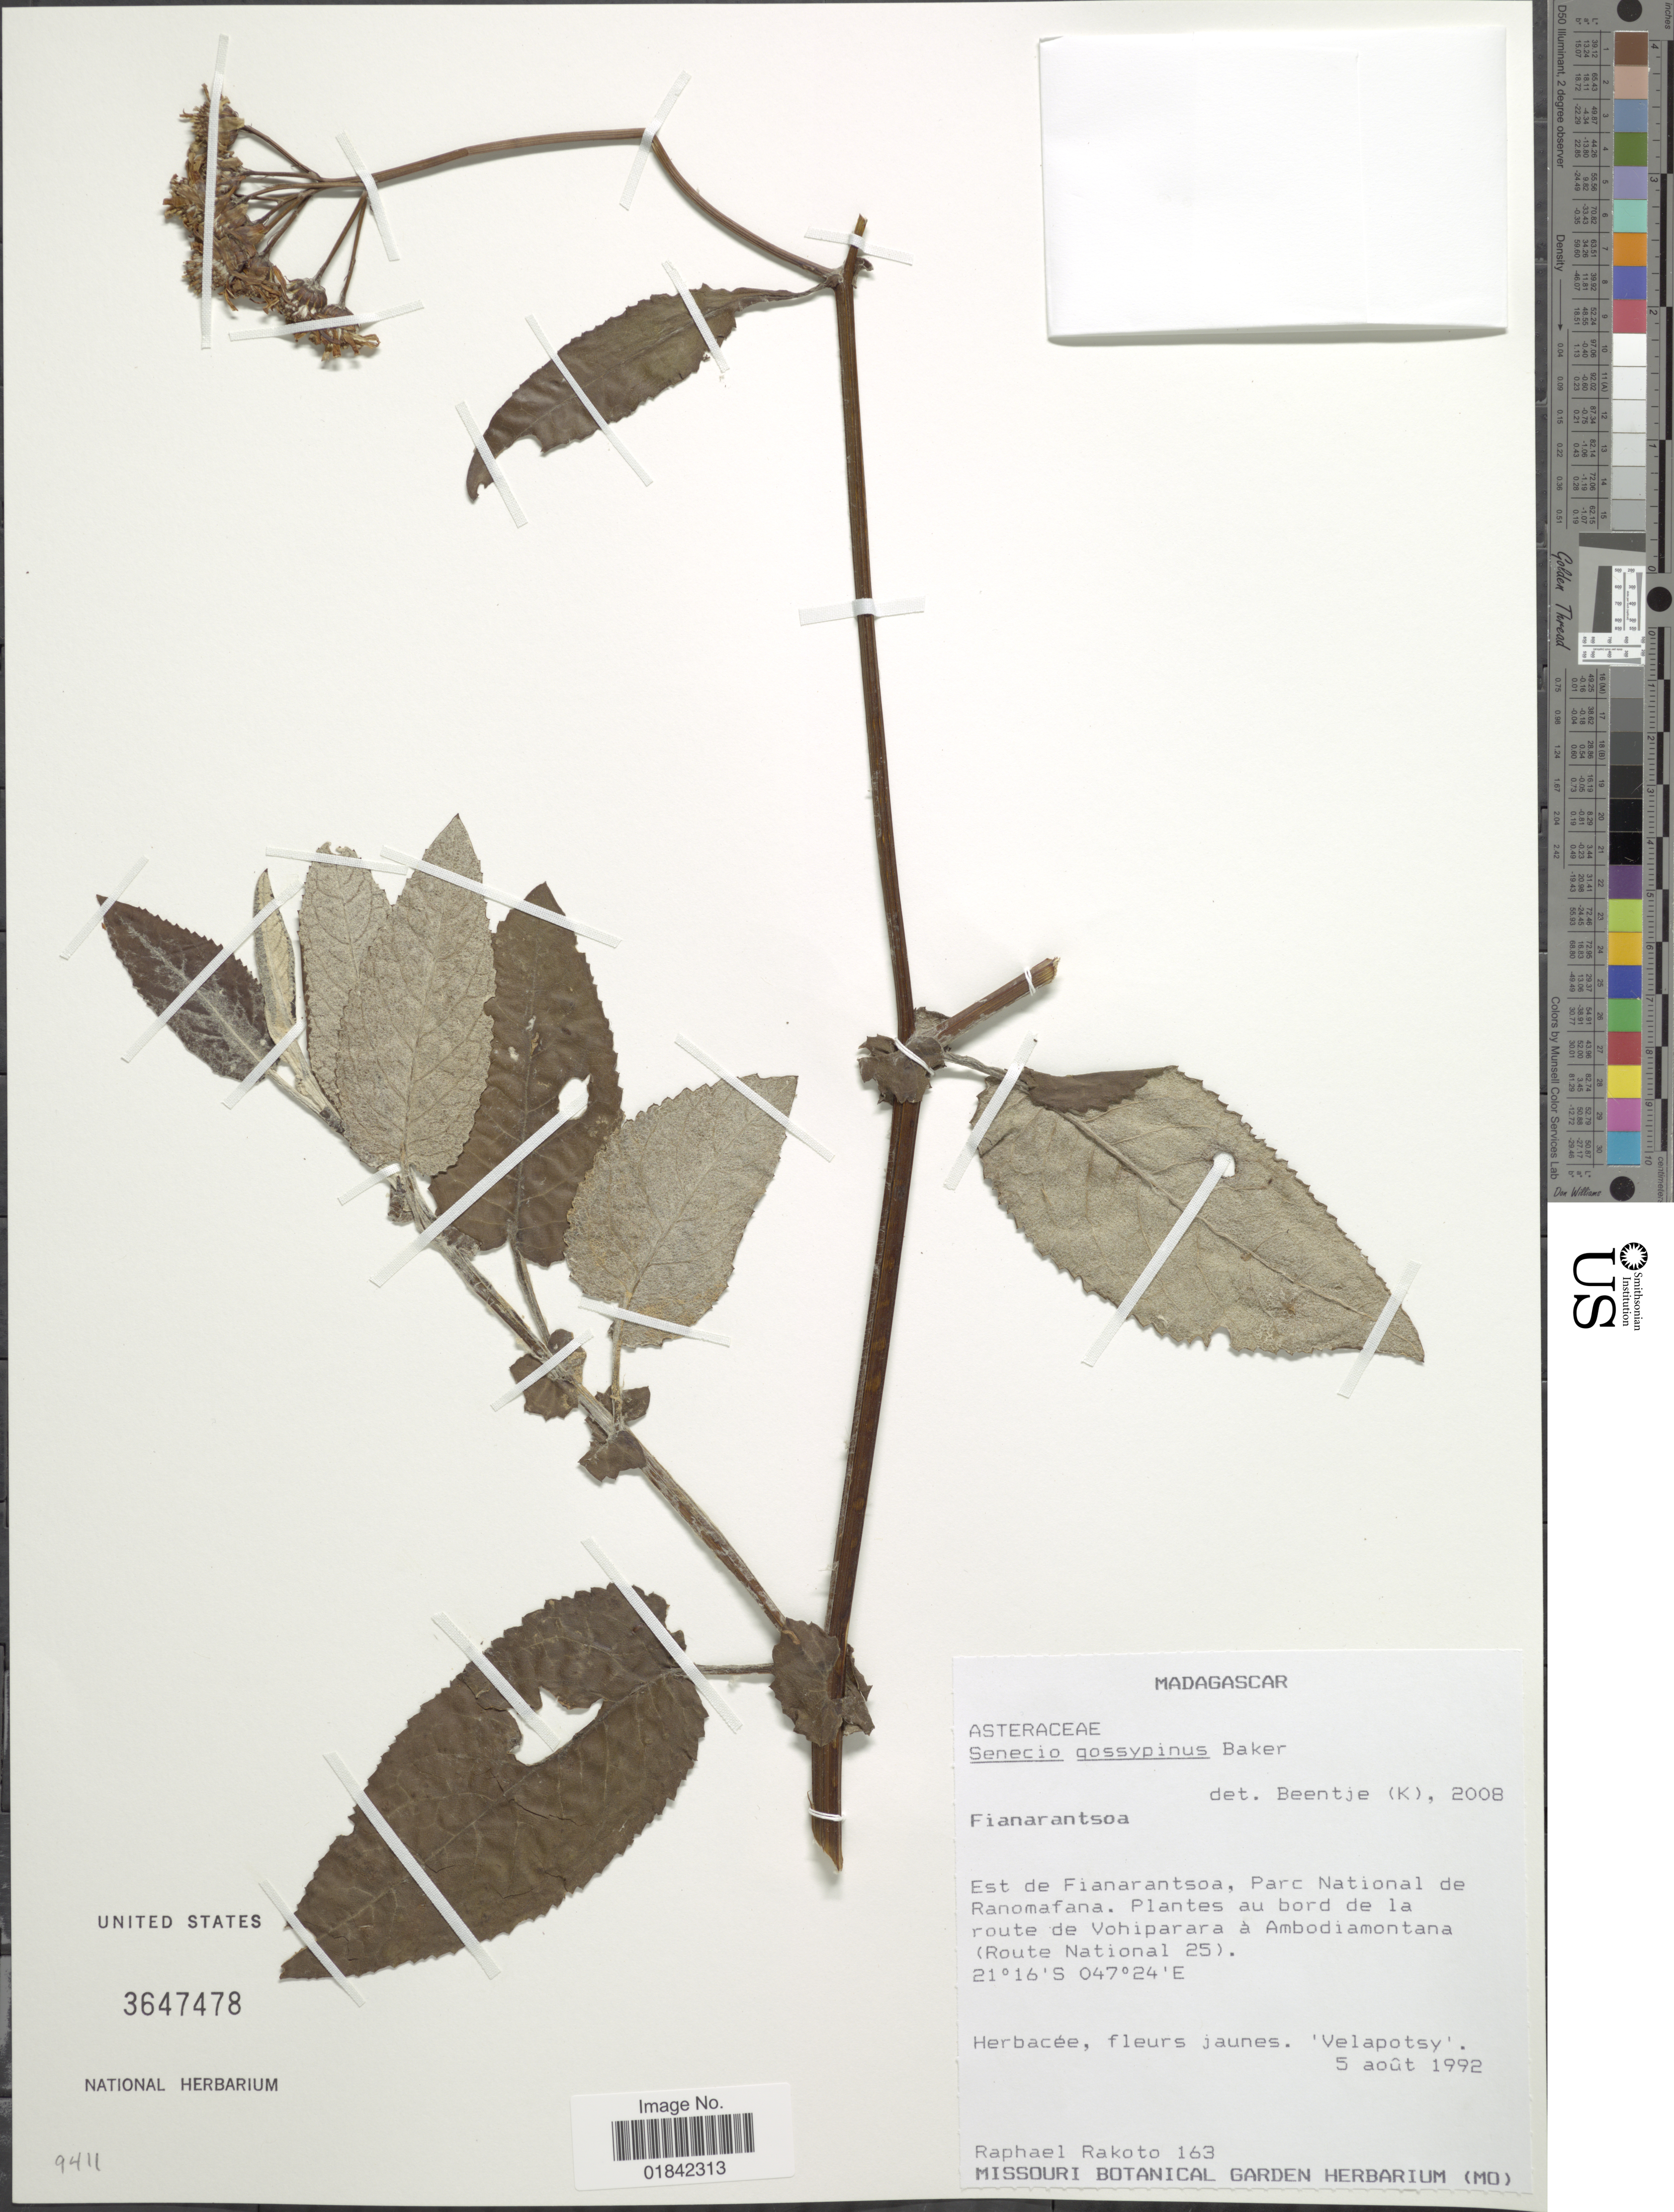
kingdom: Plantae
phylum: Tracheophyta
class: Magnoliopsida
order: Asterales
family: Asteraceae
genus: Senecio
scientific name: Senecio gossypinus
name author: Baker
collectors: R. Rakoto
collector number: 163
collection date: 1992-08-05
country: Madagascar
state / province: Vatovavy Fitovinany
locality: Est de Fianarantsoa, Parc National de Ranomafana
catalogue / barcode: US 3647478